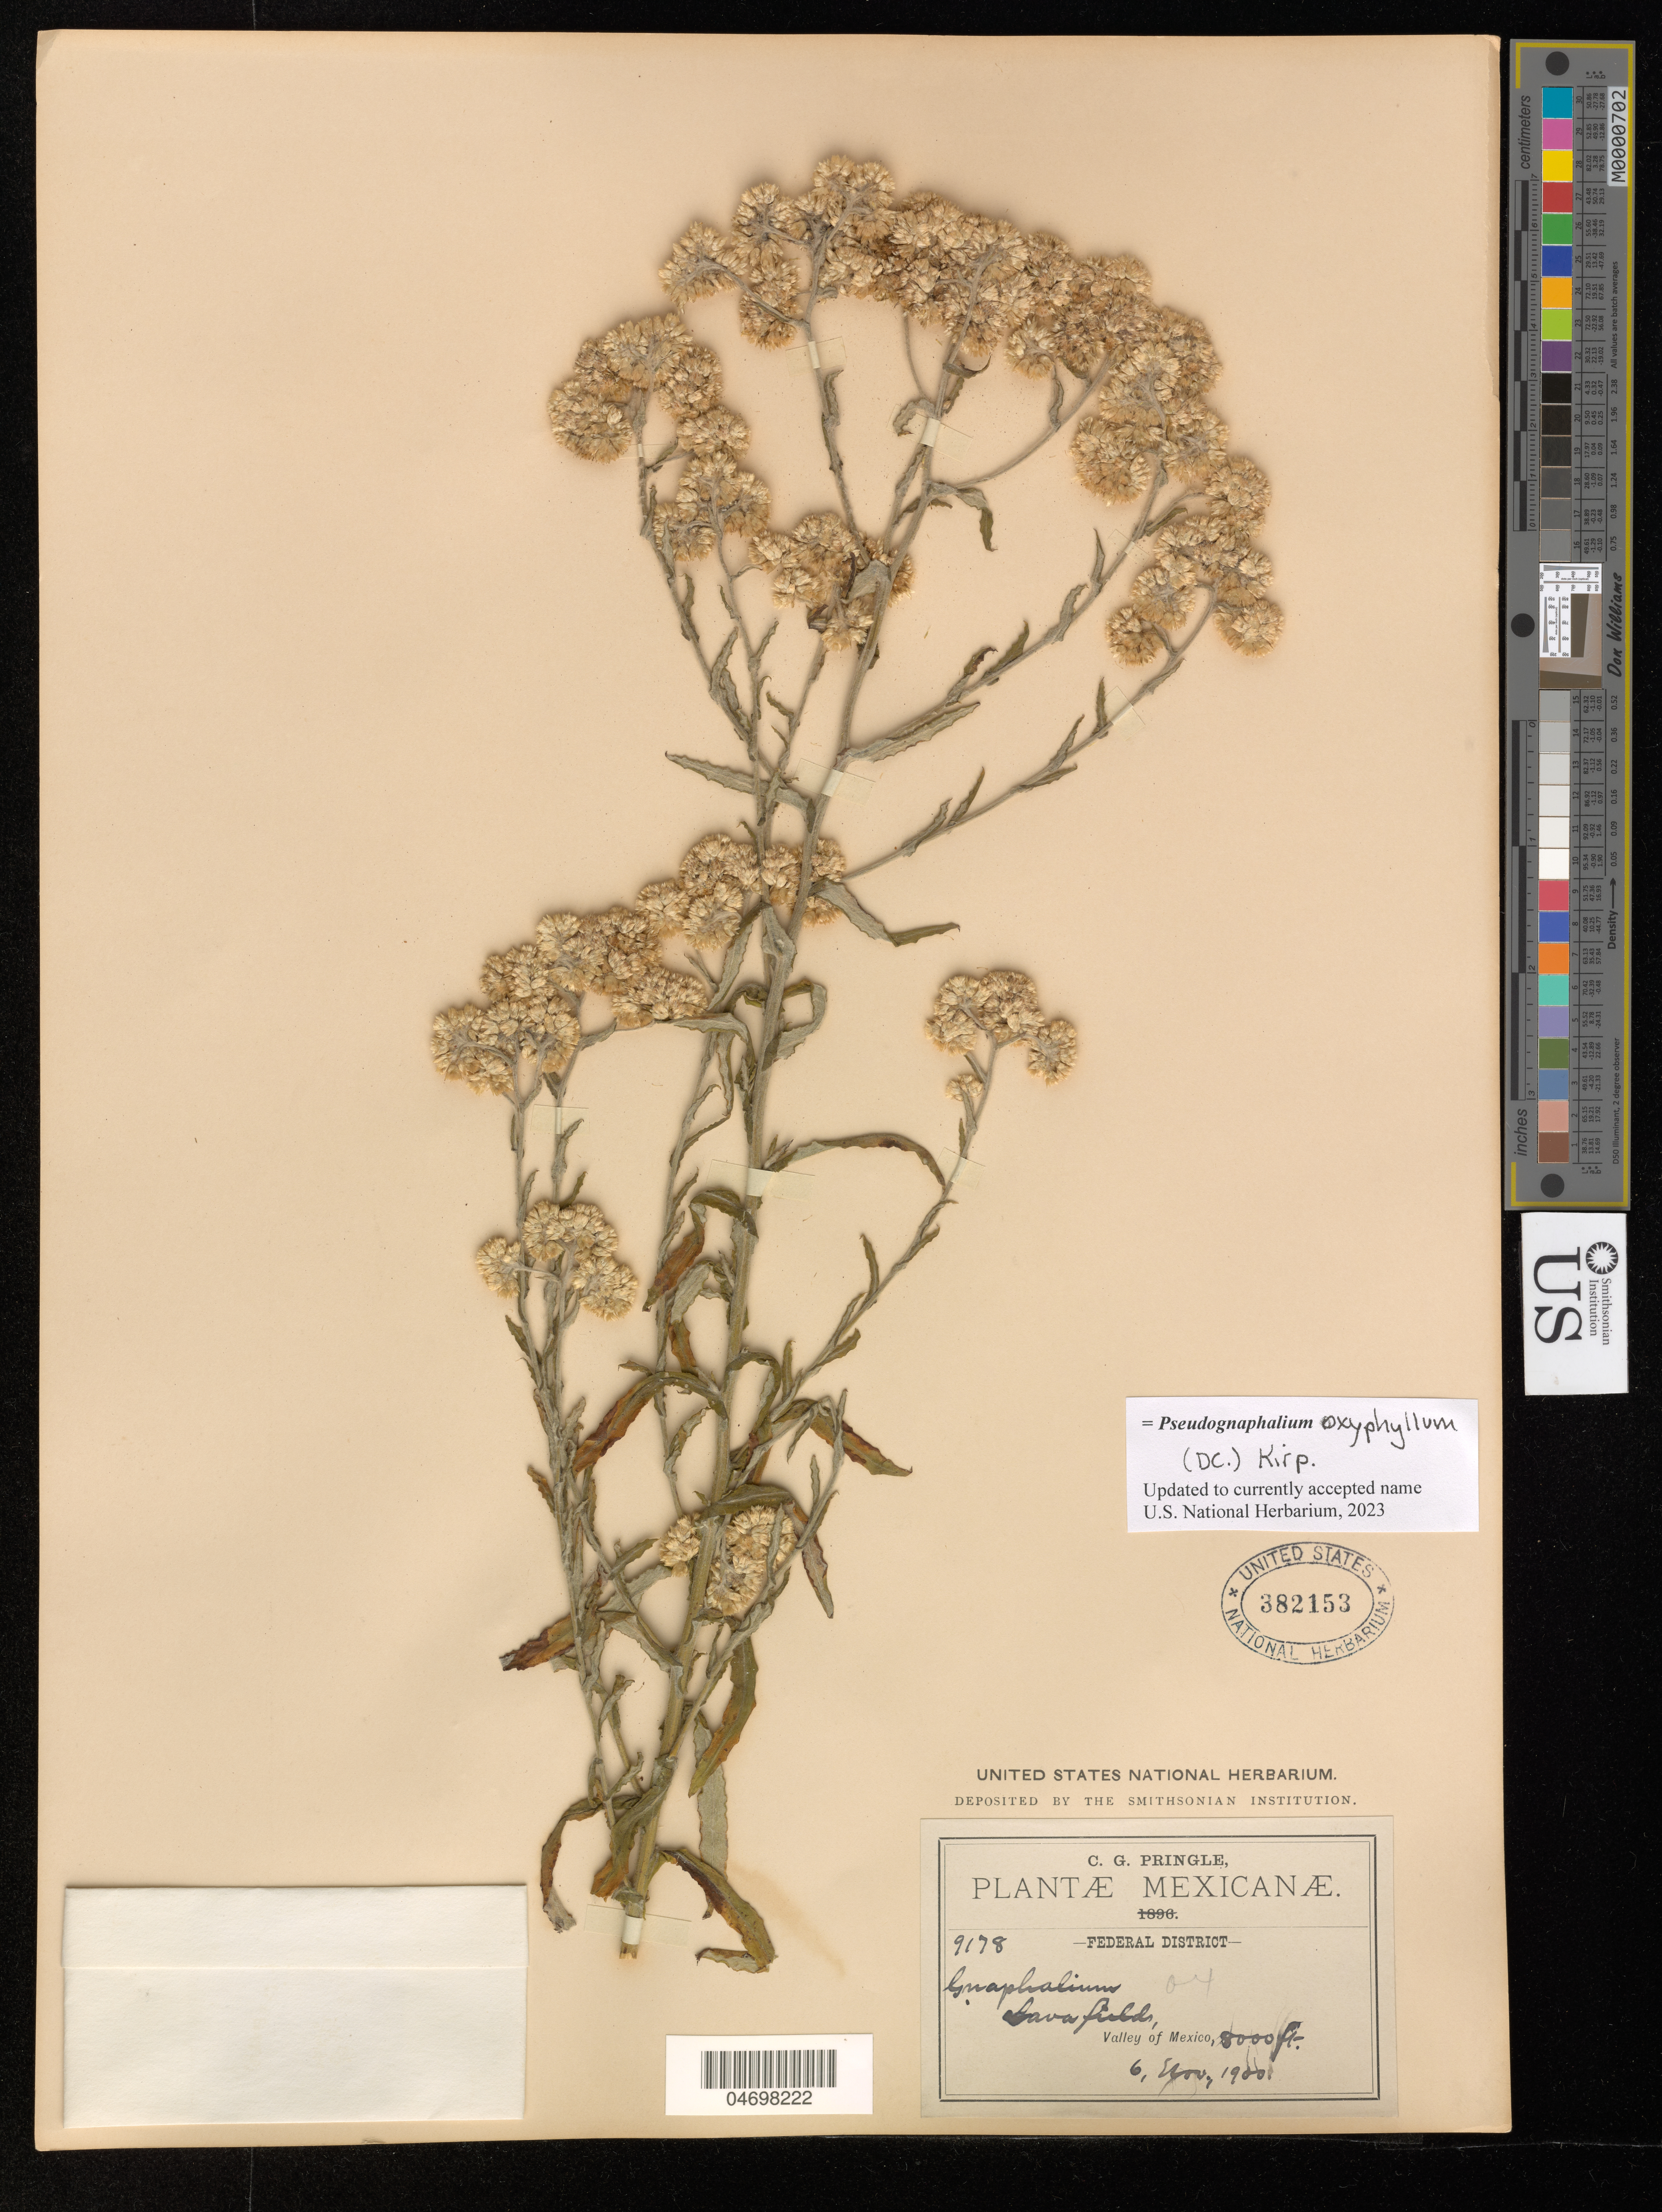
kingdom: Plantae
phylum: Tracheophyta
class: Magnoliopsida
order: Asterales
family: Asteraceae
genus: Pseudognaphalium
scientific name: Pseudognaphalium oxyphyllum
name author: (DC.) Kirp.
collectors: C. G. Pringle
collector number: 9178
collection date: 1900-11-06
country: Mexico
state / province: Distrito Federal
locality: Above Valley of Mexico.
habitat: Lava fields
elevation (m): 2438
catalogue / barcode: US 382153